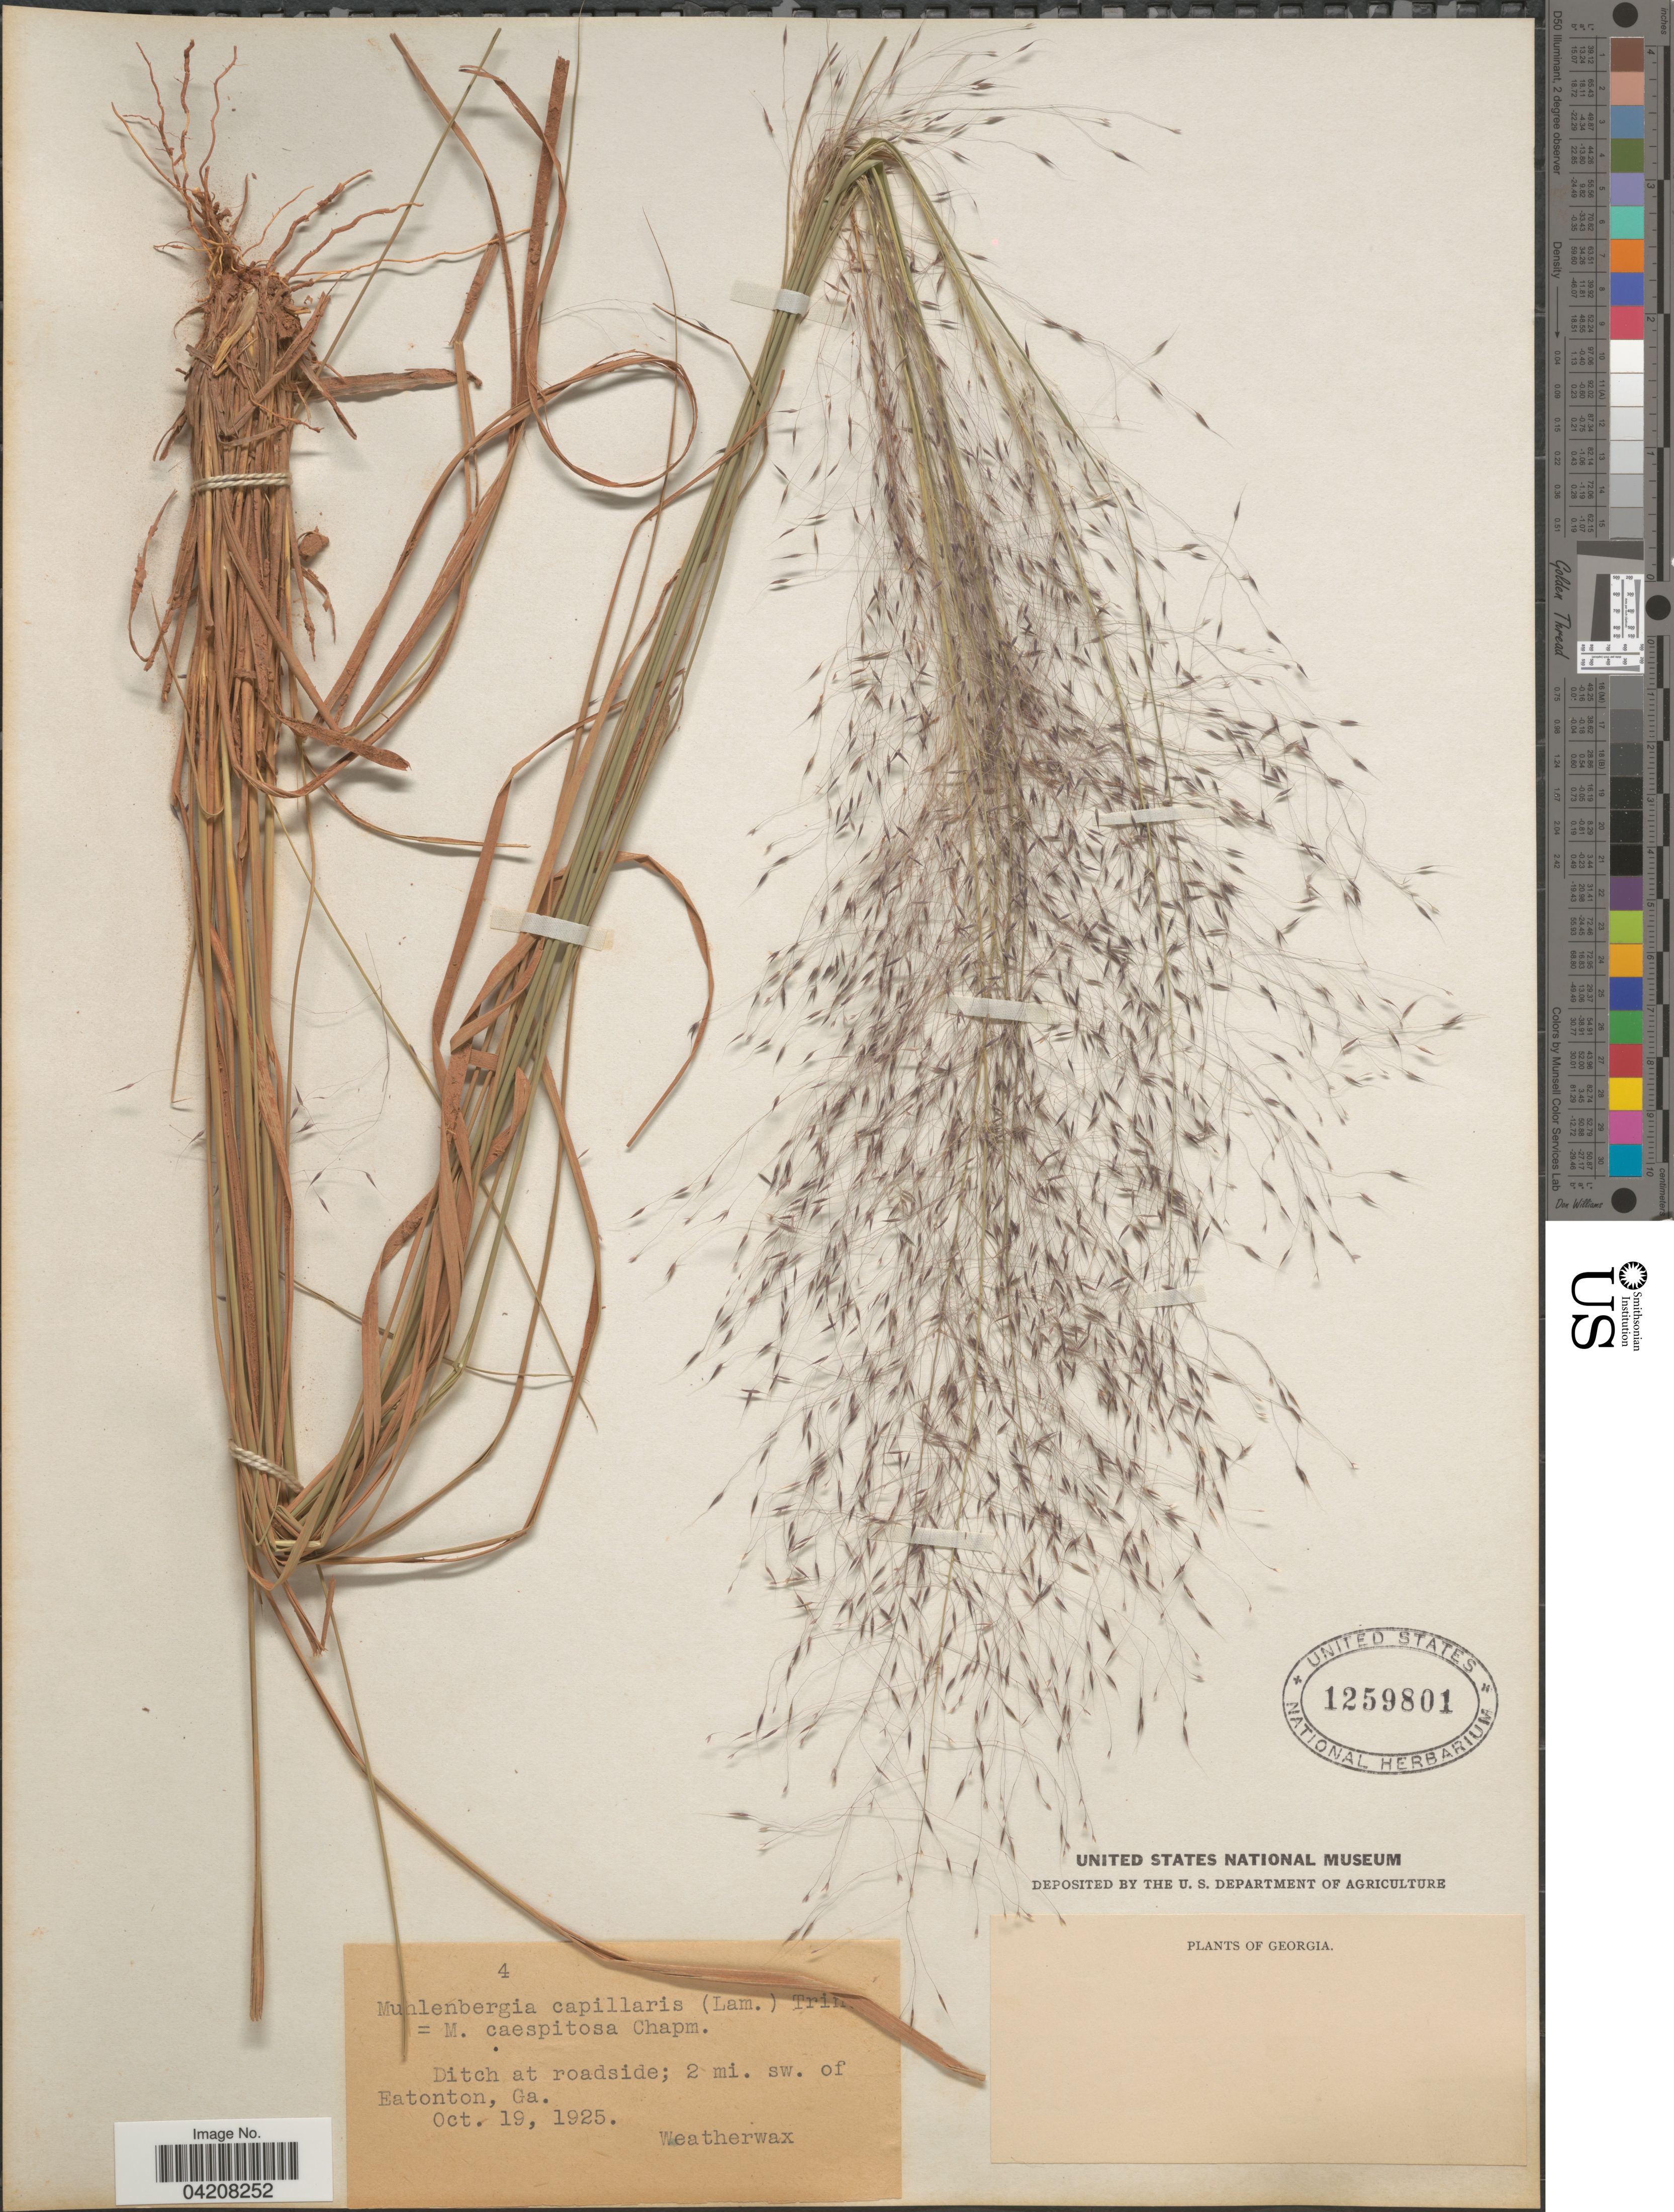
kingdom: Plantae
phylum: Tracheophyta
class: Liliopsida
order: Poales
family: Poaceae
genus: Muhlenbergia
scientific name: Muhlenbergia capillaris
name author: (Lam.) Trin.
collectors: -. Weatherwax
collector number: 4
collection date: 1925-10-19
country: United States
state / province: Georgia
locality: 2 mi. sw. of Eatonton.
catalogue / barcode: US 1259801